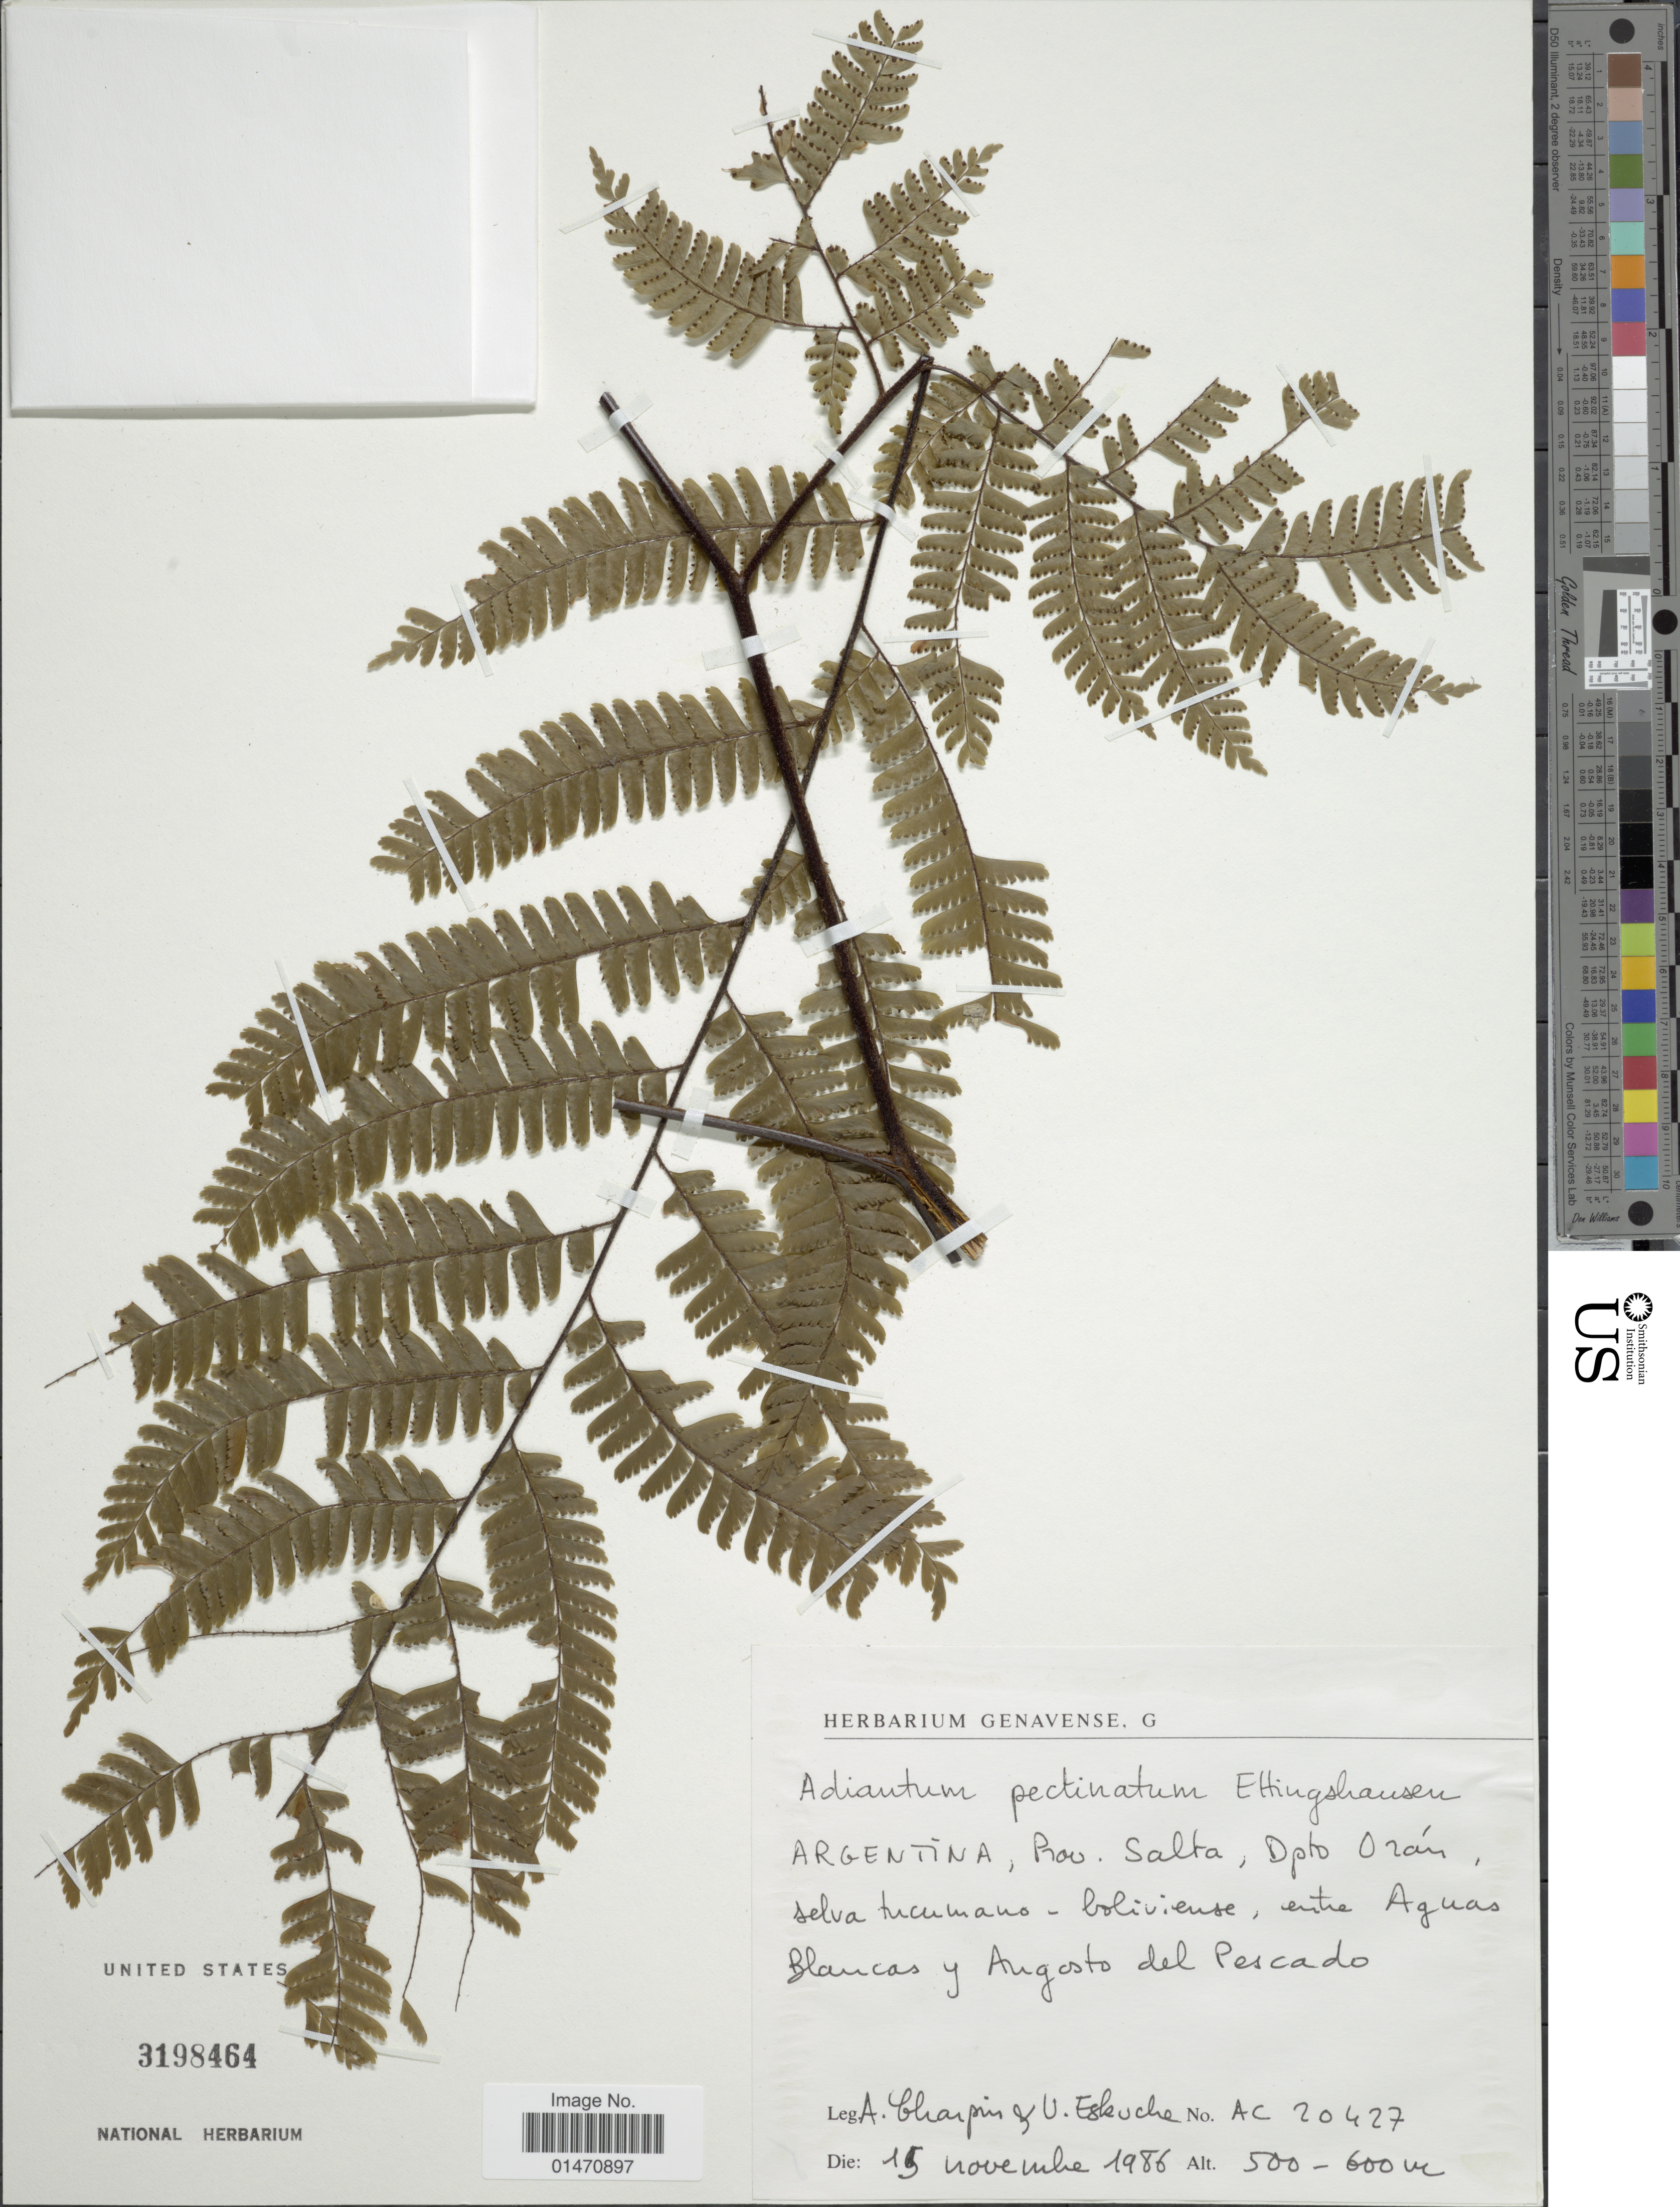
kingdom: Plantae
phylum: Tracheophyta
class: Polypodiopsida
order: Polypodiales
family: Pteridaceae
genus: Adiantum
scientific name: Adiantum pectinatum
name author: Kunze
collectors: A. Charpin & U. G. Eskuche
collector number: AC20427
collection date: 1986-11-15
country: Argentina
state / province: Salta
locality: Argentina, prov. Salta, Dpto. Orán, selva tucumano-boliviense, entre Aguas blancas y Augosto del Pescado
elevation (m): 500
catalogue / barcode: US 3198464